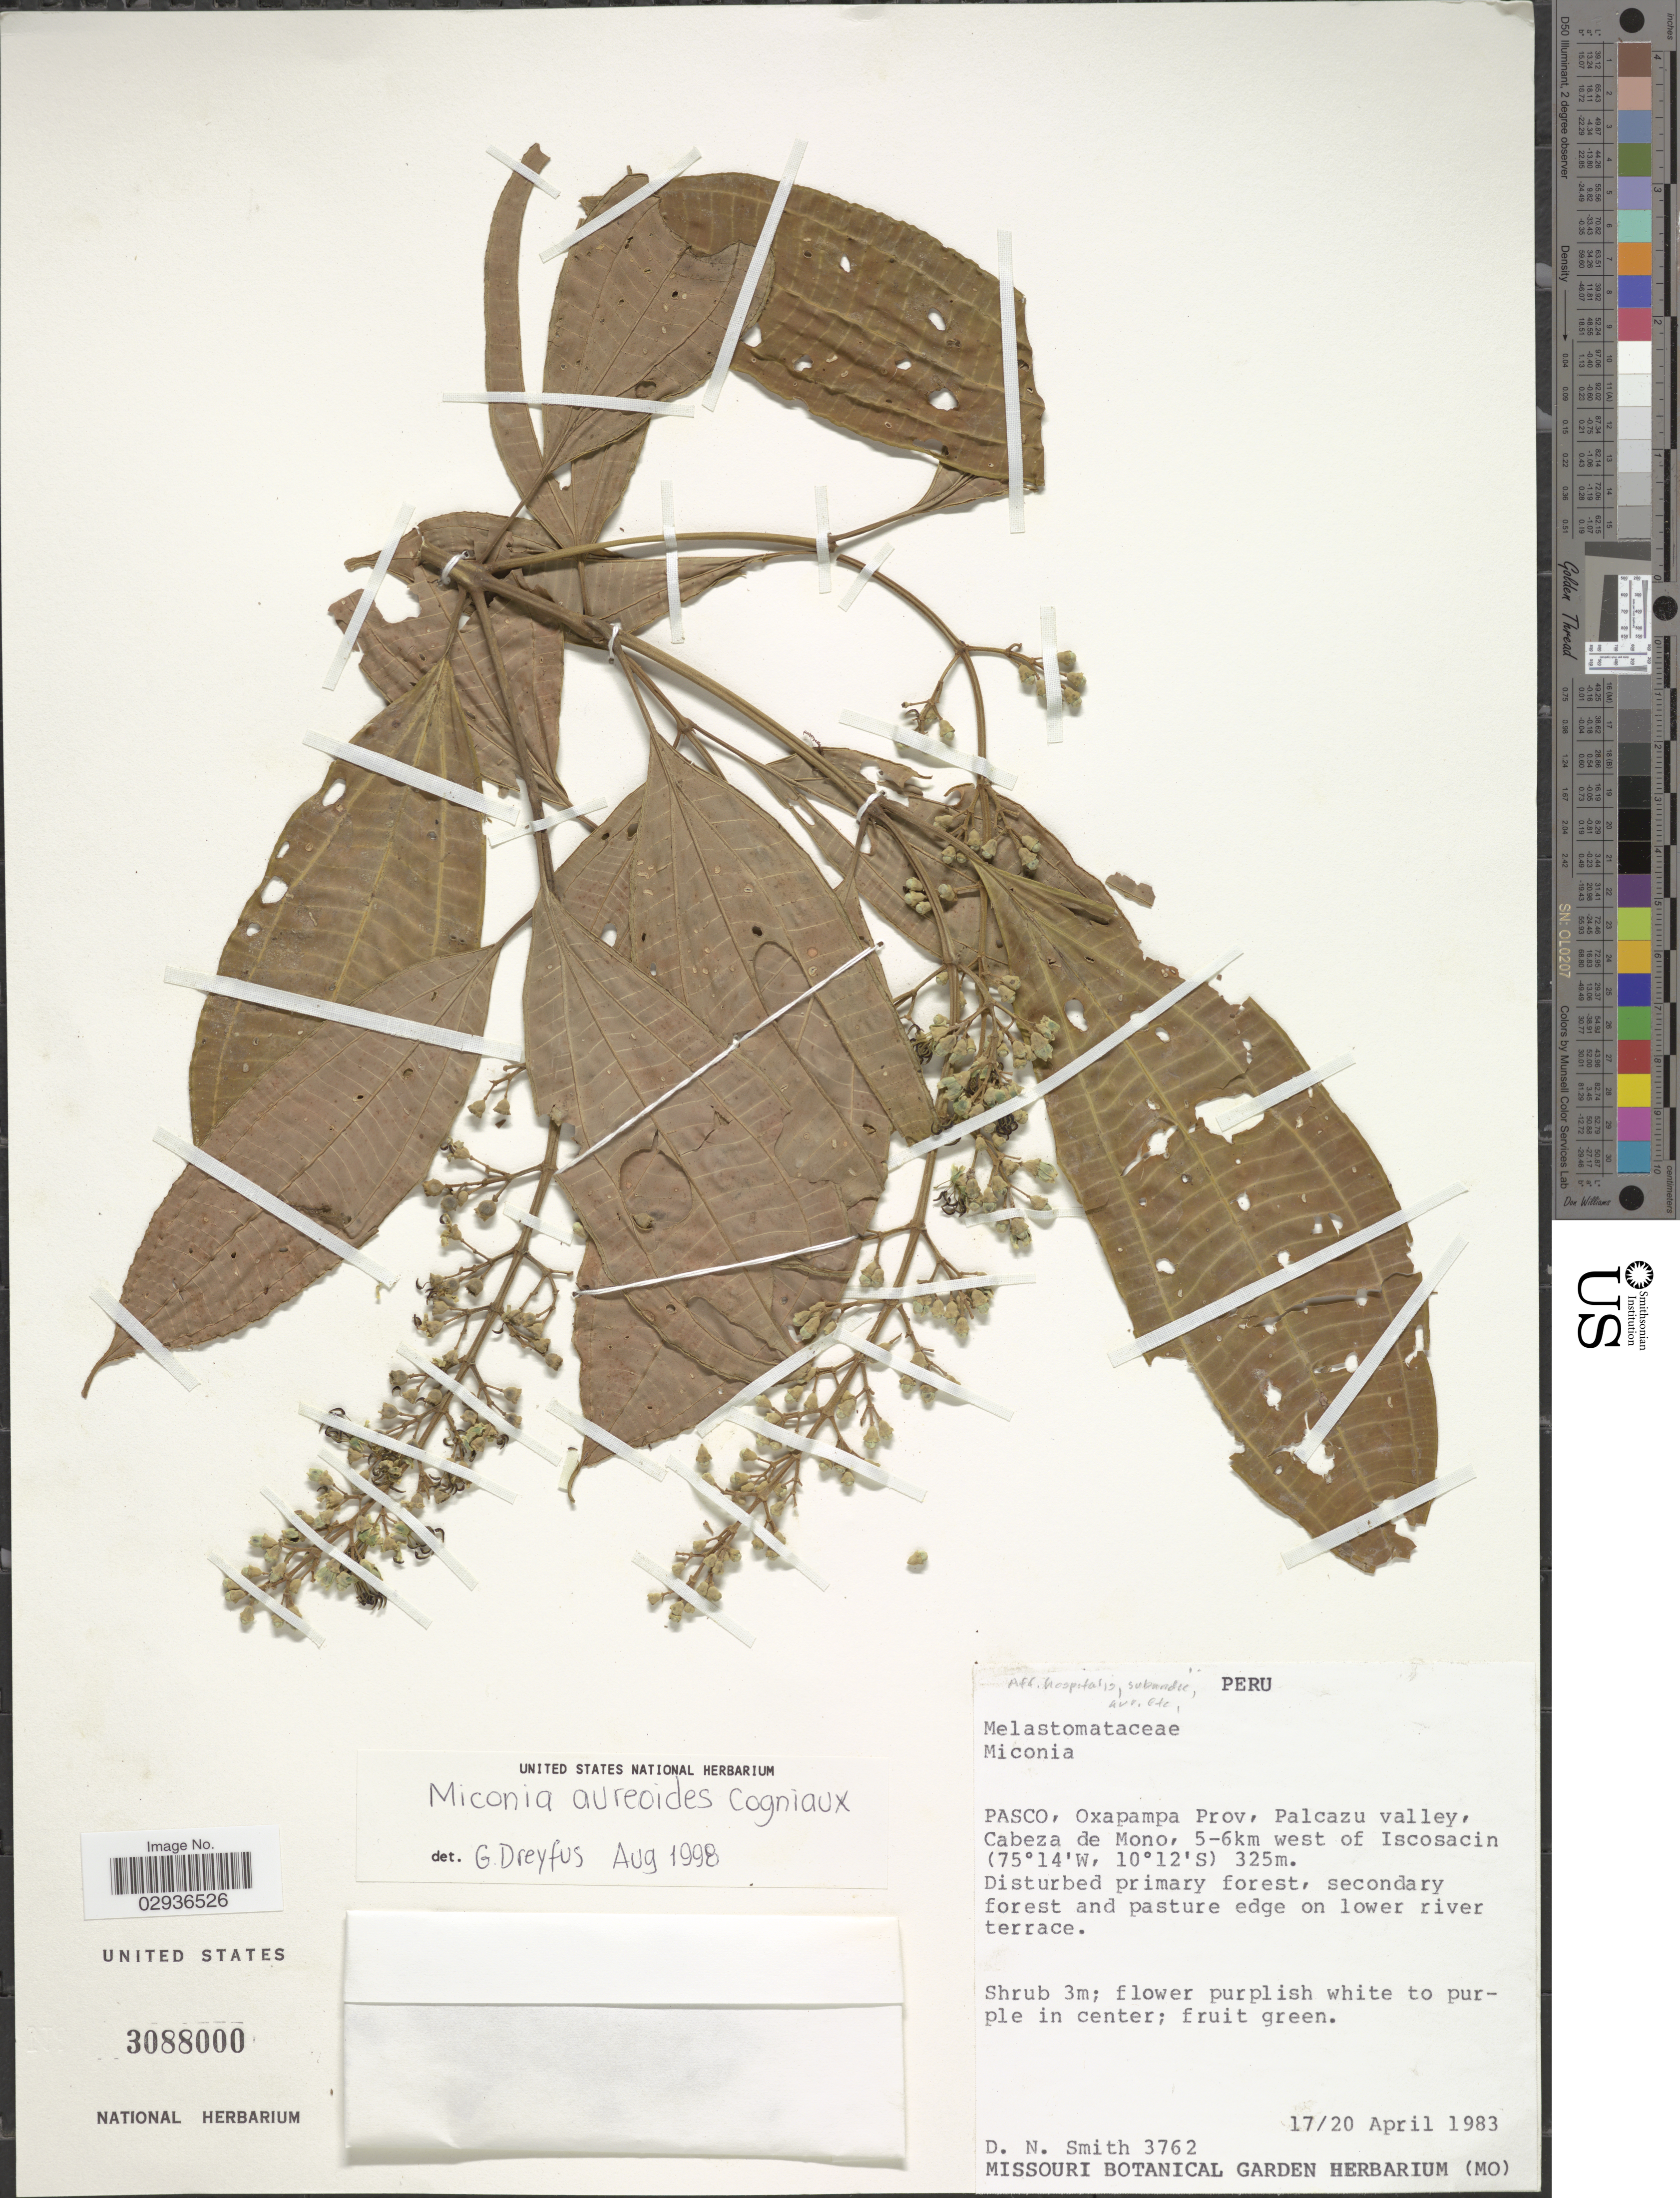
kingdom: Plantae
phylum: Tracheophyta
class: Magnoliopsida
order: Myrtales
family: Melastomataceae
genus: Miconia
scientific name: Miconia aureoides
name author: Cogn.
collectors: D. Smith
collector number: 3762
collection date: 1983-04-17/1983-04-20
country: Peru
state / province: Pasco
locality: Oxapampa Prov, Palcazu valley, Cabeza de Mono, 5-6km west of Iscosacin.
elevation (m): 325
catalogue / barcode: US 3088000